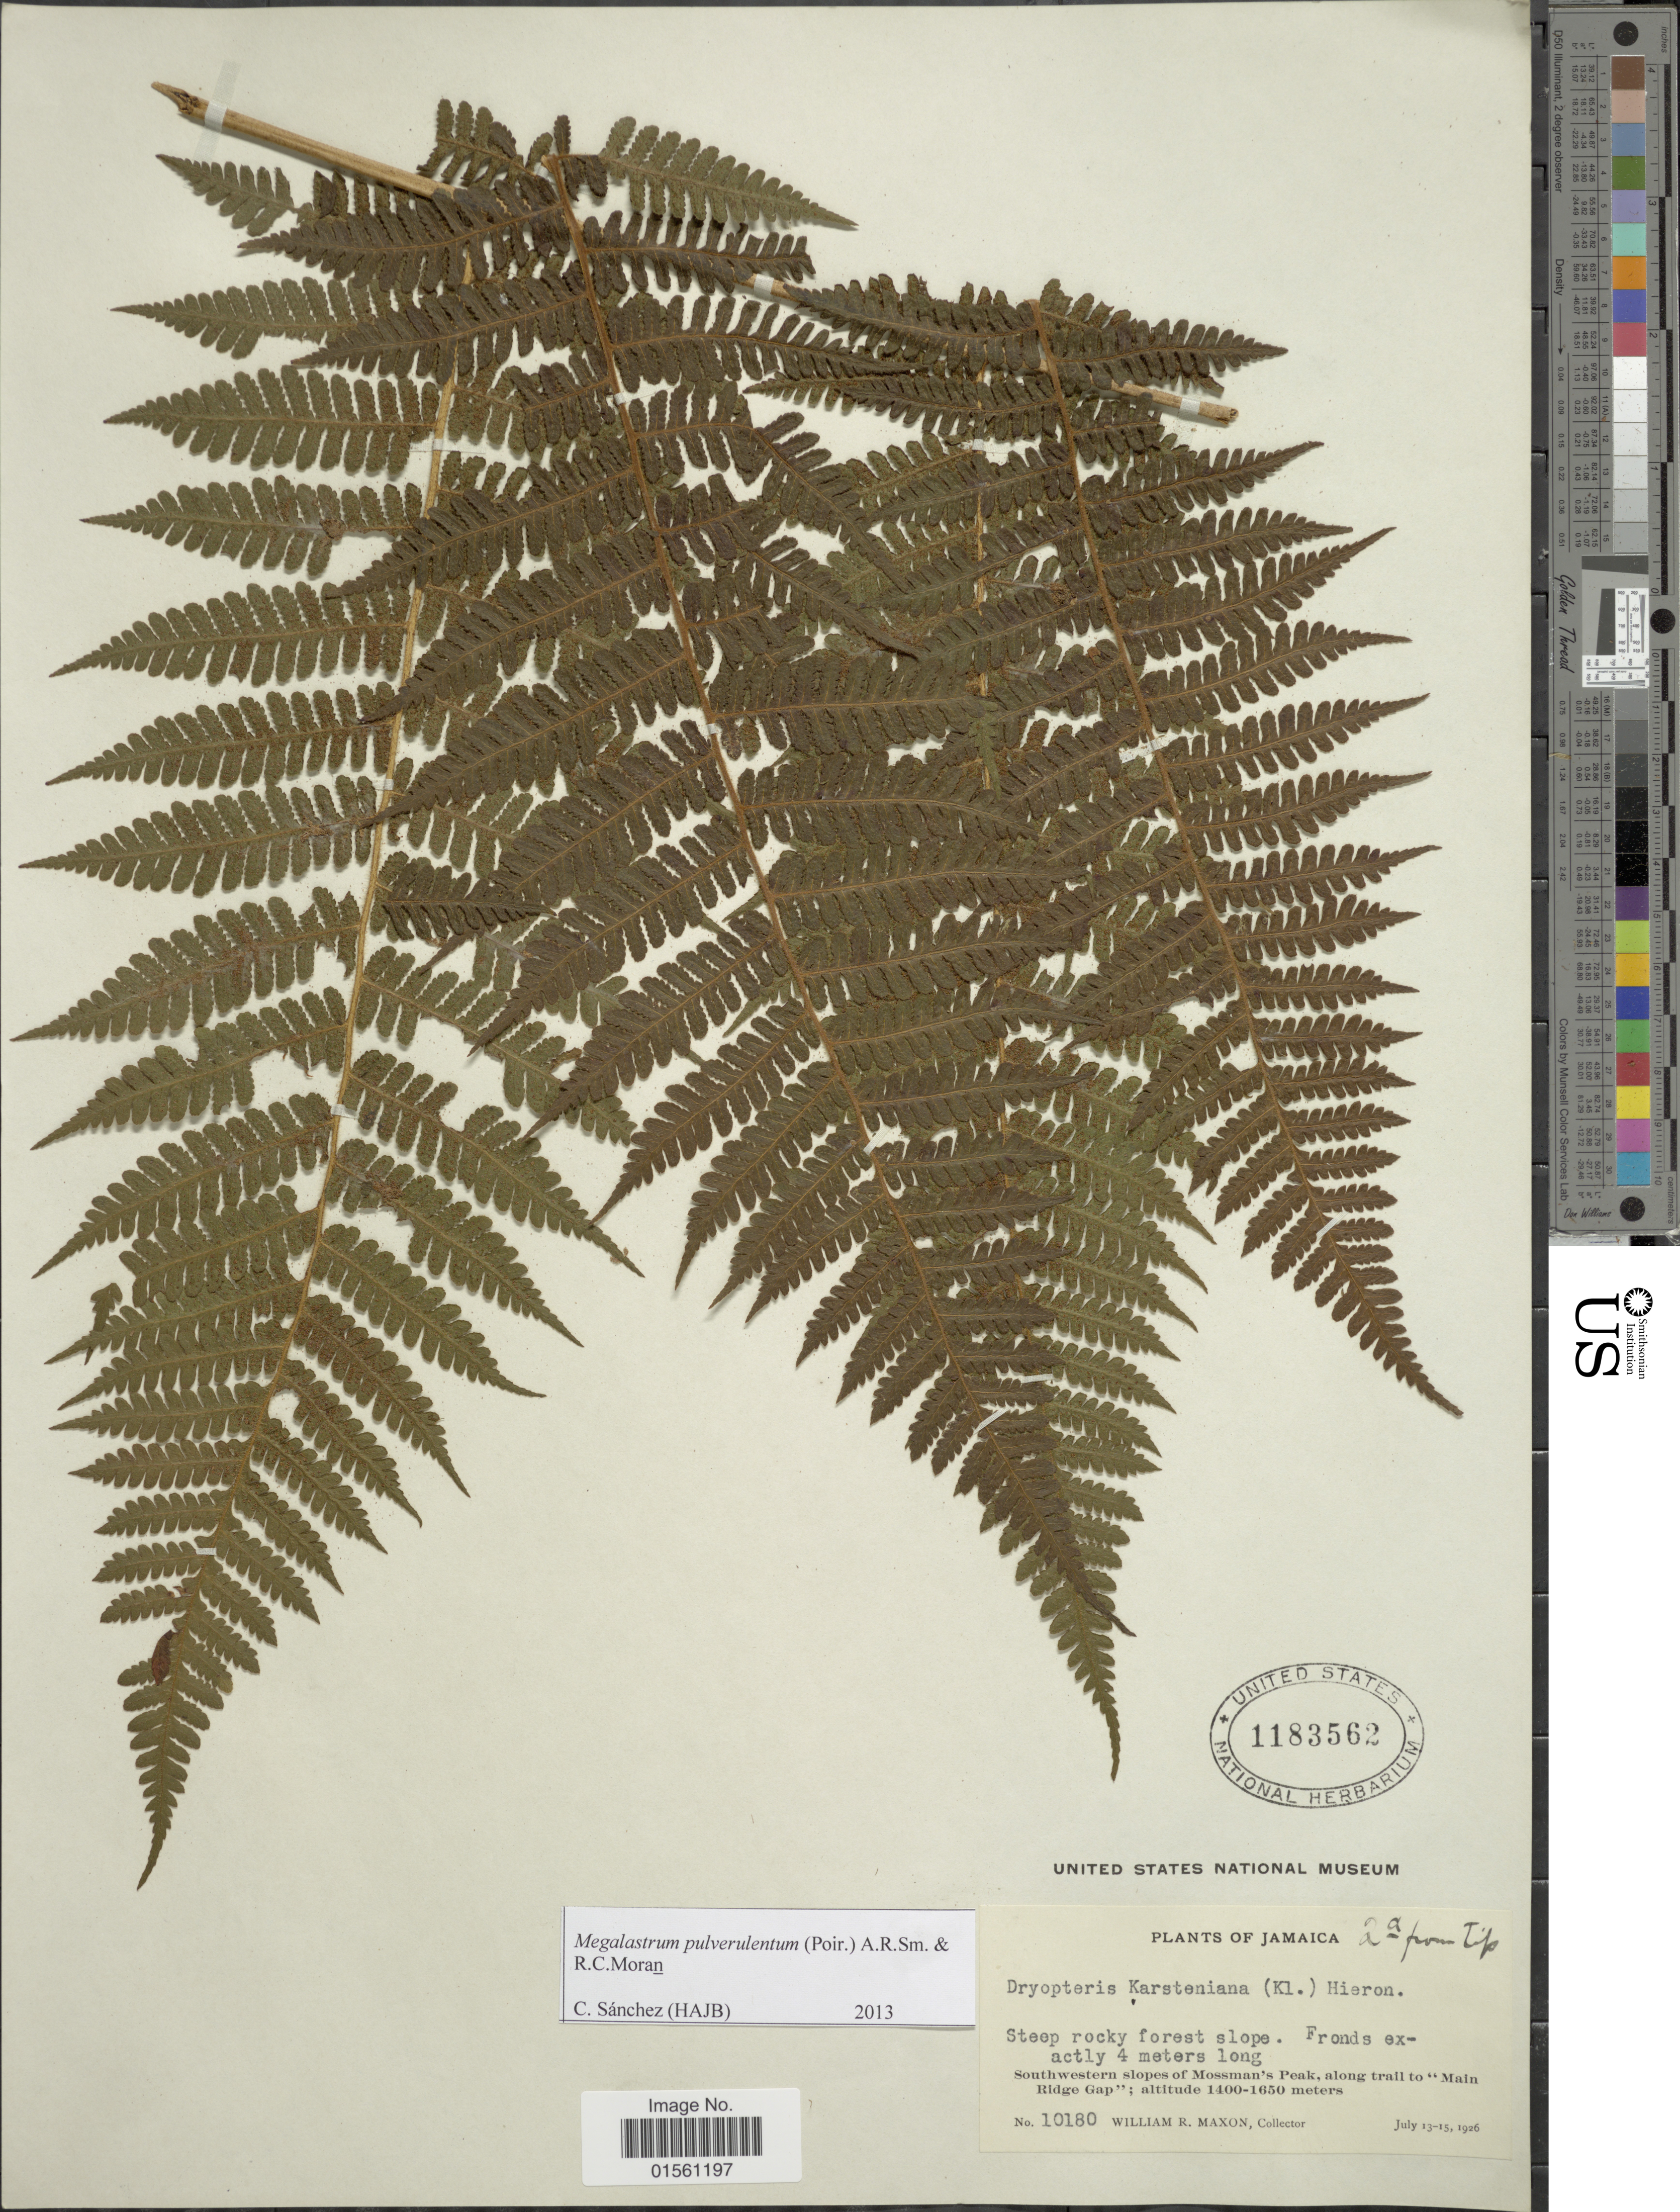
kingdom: Plantae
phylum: Tracheophyta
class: Polypodiopsida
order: Polypodiales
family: Dryopteridaceae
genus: Megalastrum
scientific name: Megalastrum pulverulentum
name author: (Poir.) A.R. Sm. & R.C. Moran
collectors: W. R. Maxon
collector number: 10180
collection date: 1926-07-13/1926-07-15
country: Jamaica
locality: Southwestern slopes of Mossman's Peak, along trail to "Main Ridge Gap".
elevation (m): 1400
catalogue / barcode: US 1183562